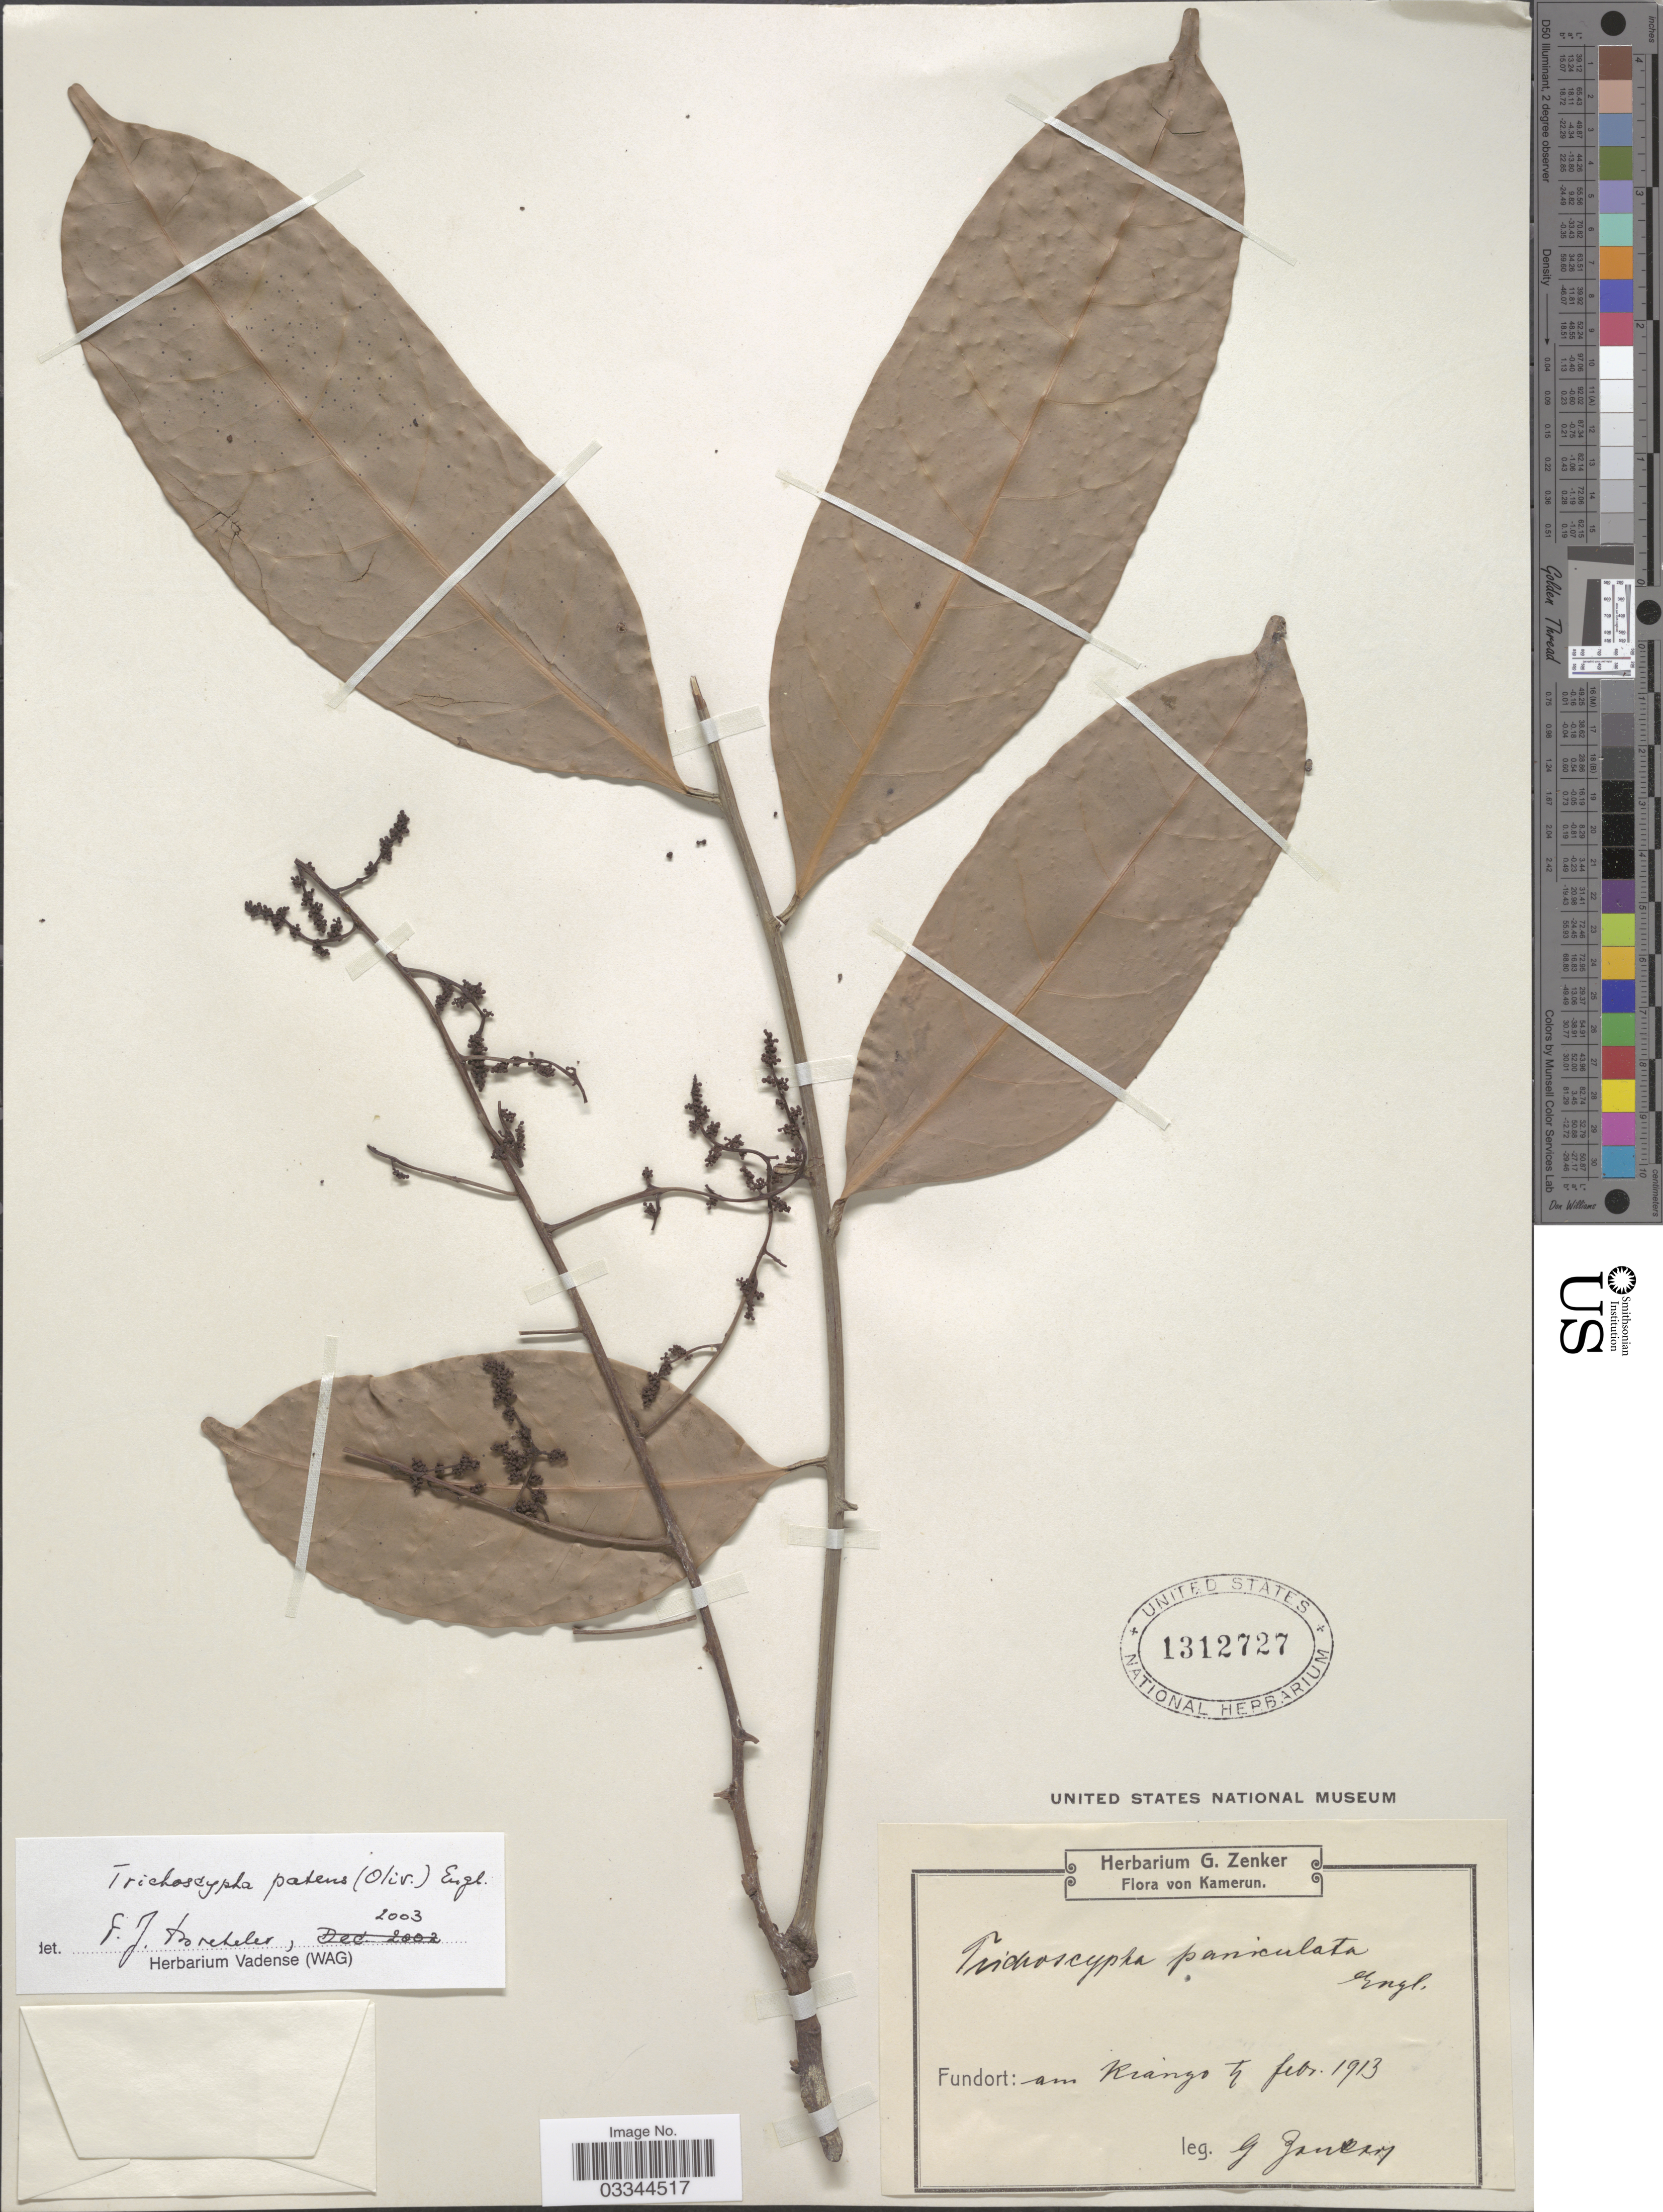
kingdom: Plantae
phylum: Tracheophyta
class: Magnoliopsida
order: Sapindales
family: Anacardiaceae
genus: Trichoscypha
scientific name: Trichoscypha patens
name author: (Oliv.) Engl.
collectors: G. A. Zenker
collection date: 1913-02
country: Cameroon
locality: Kamerun. Am Kiango.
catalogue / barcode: US 1312727